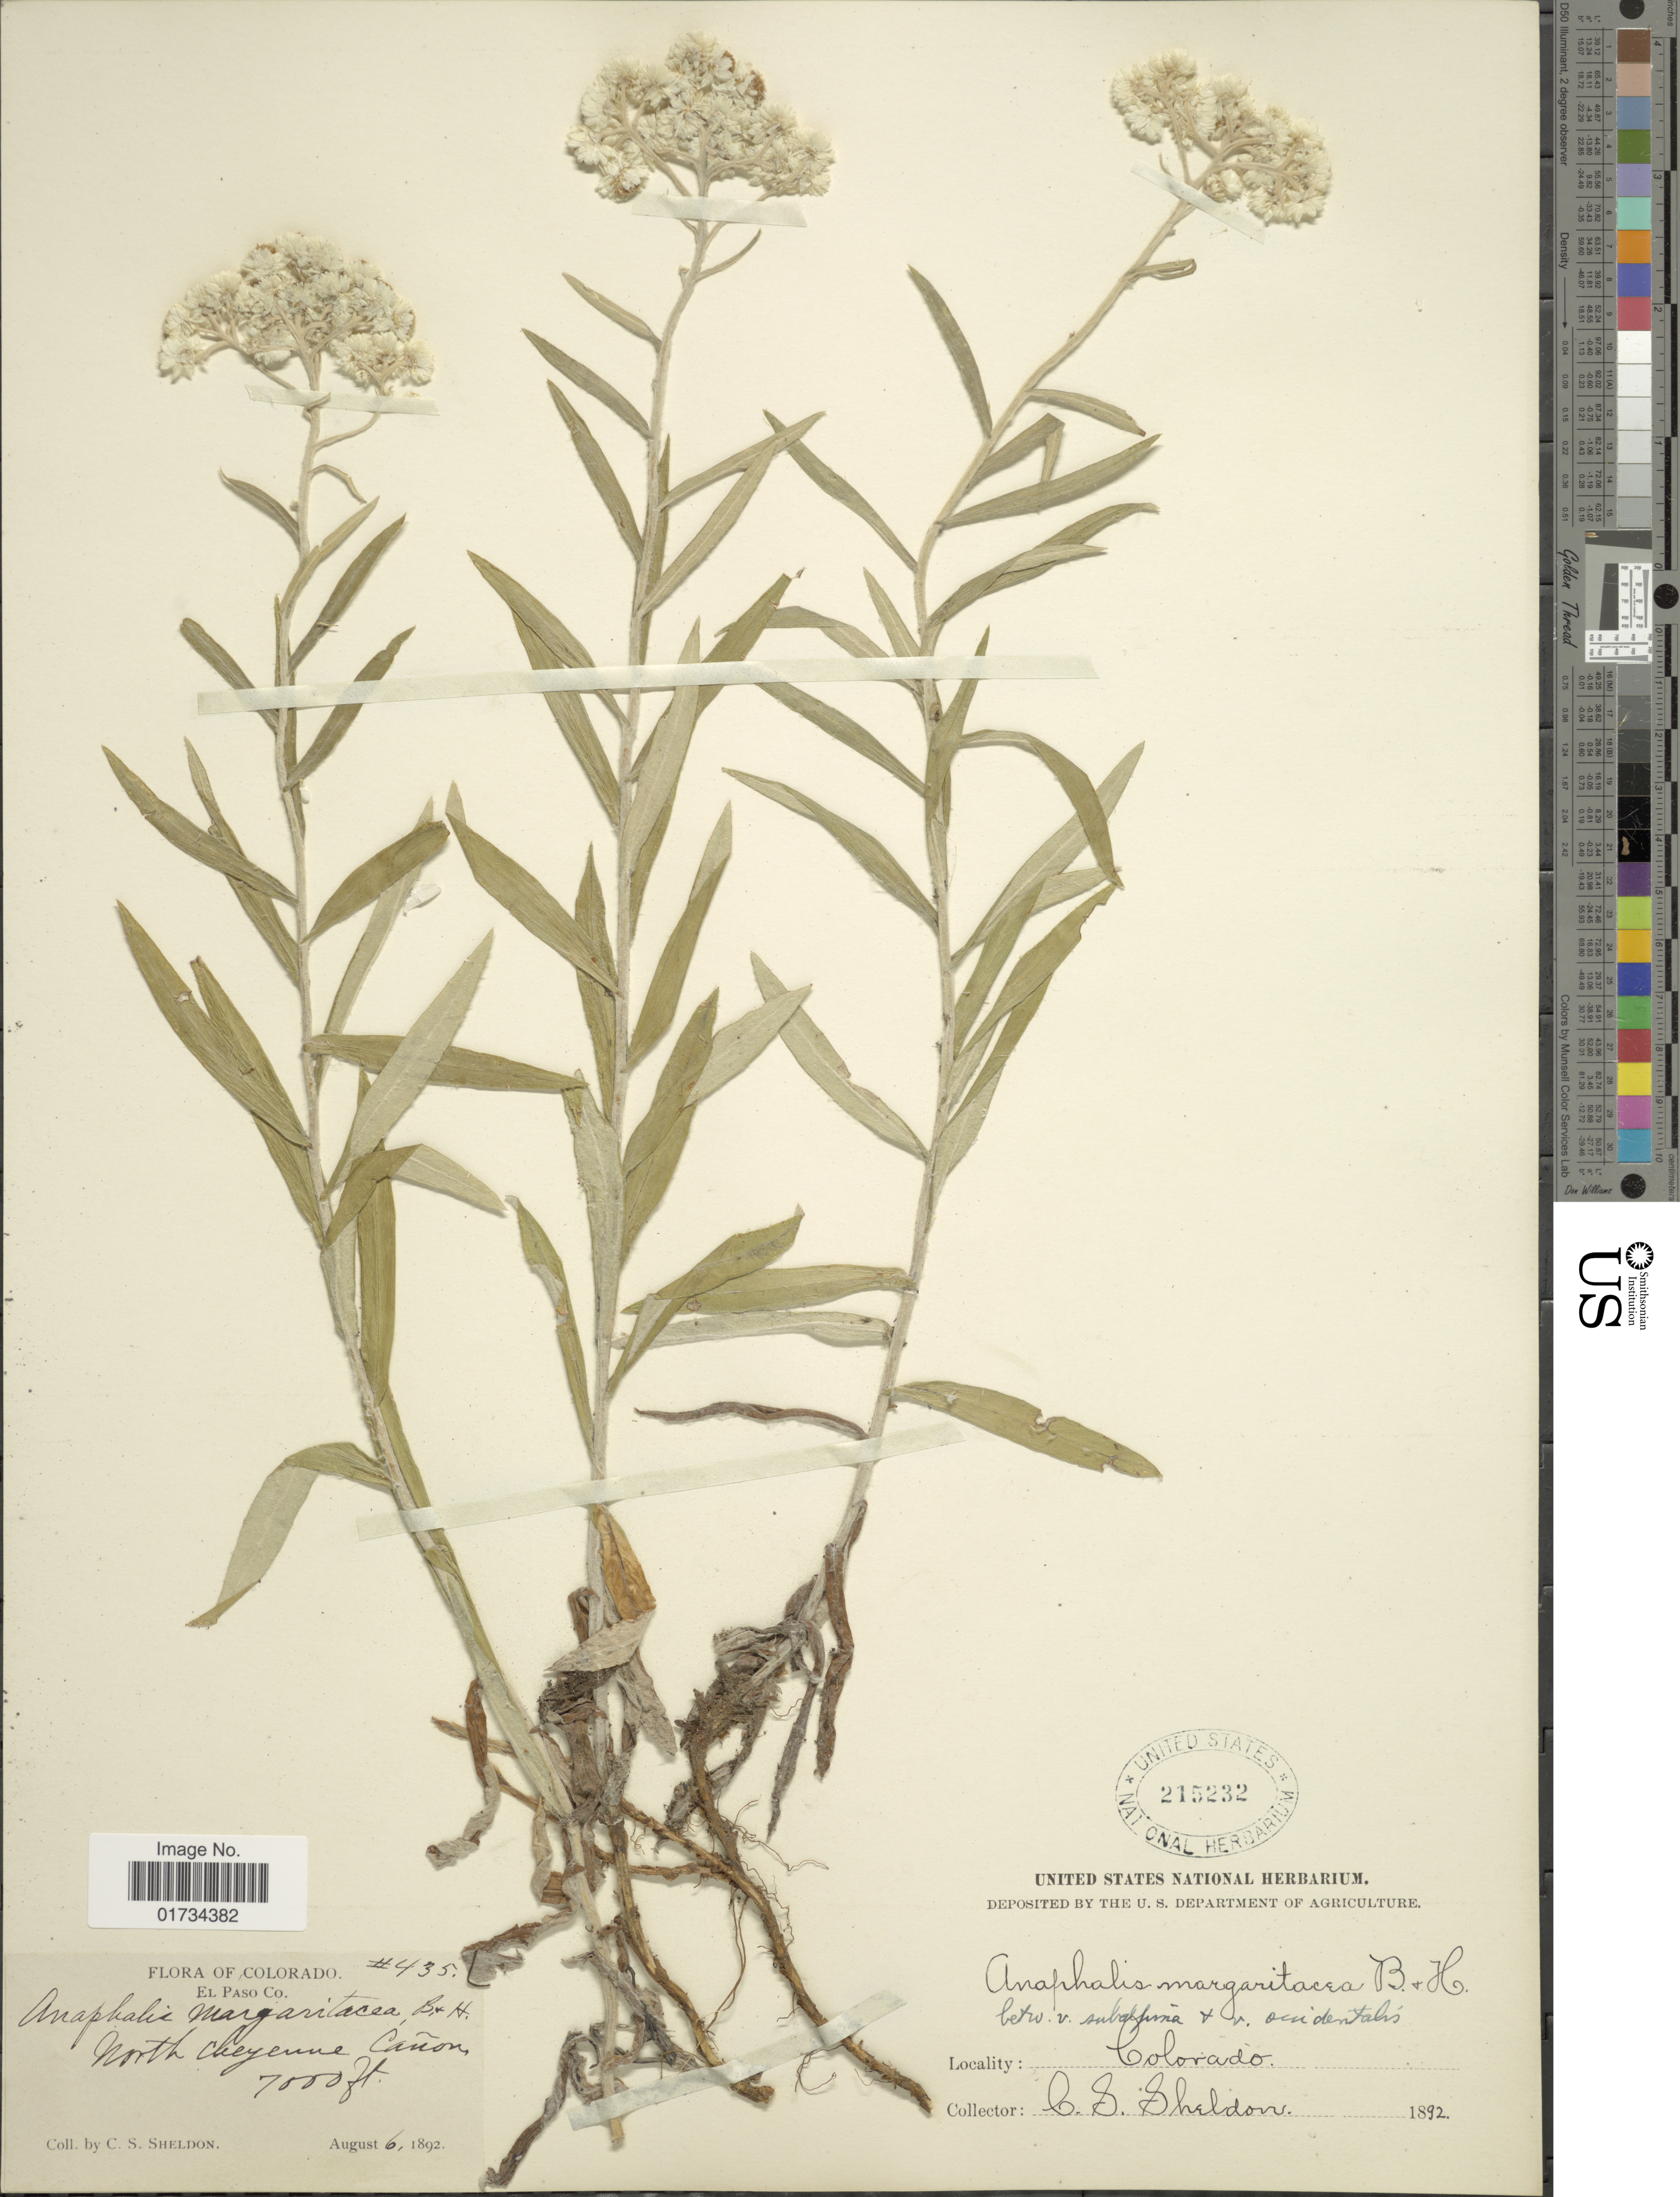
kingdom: Plantae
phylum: Tracheophyta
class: Magnoliopsida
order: Asterales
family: Asteraceae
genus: Anaphalis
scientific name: Anaphalis subalpina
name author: (A. Gray) Rydb.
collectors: C. S. Sheldon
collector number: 435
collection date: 1892-08-06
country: United States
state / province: Colorado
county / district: El Paso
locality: Colorado. El Paso Co. North Cheyenne Cañon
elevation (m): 2134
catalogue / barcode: US 215232